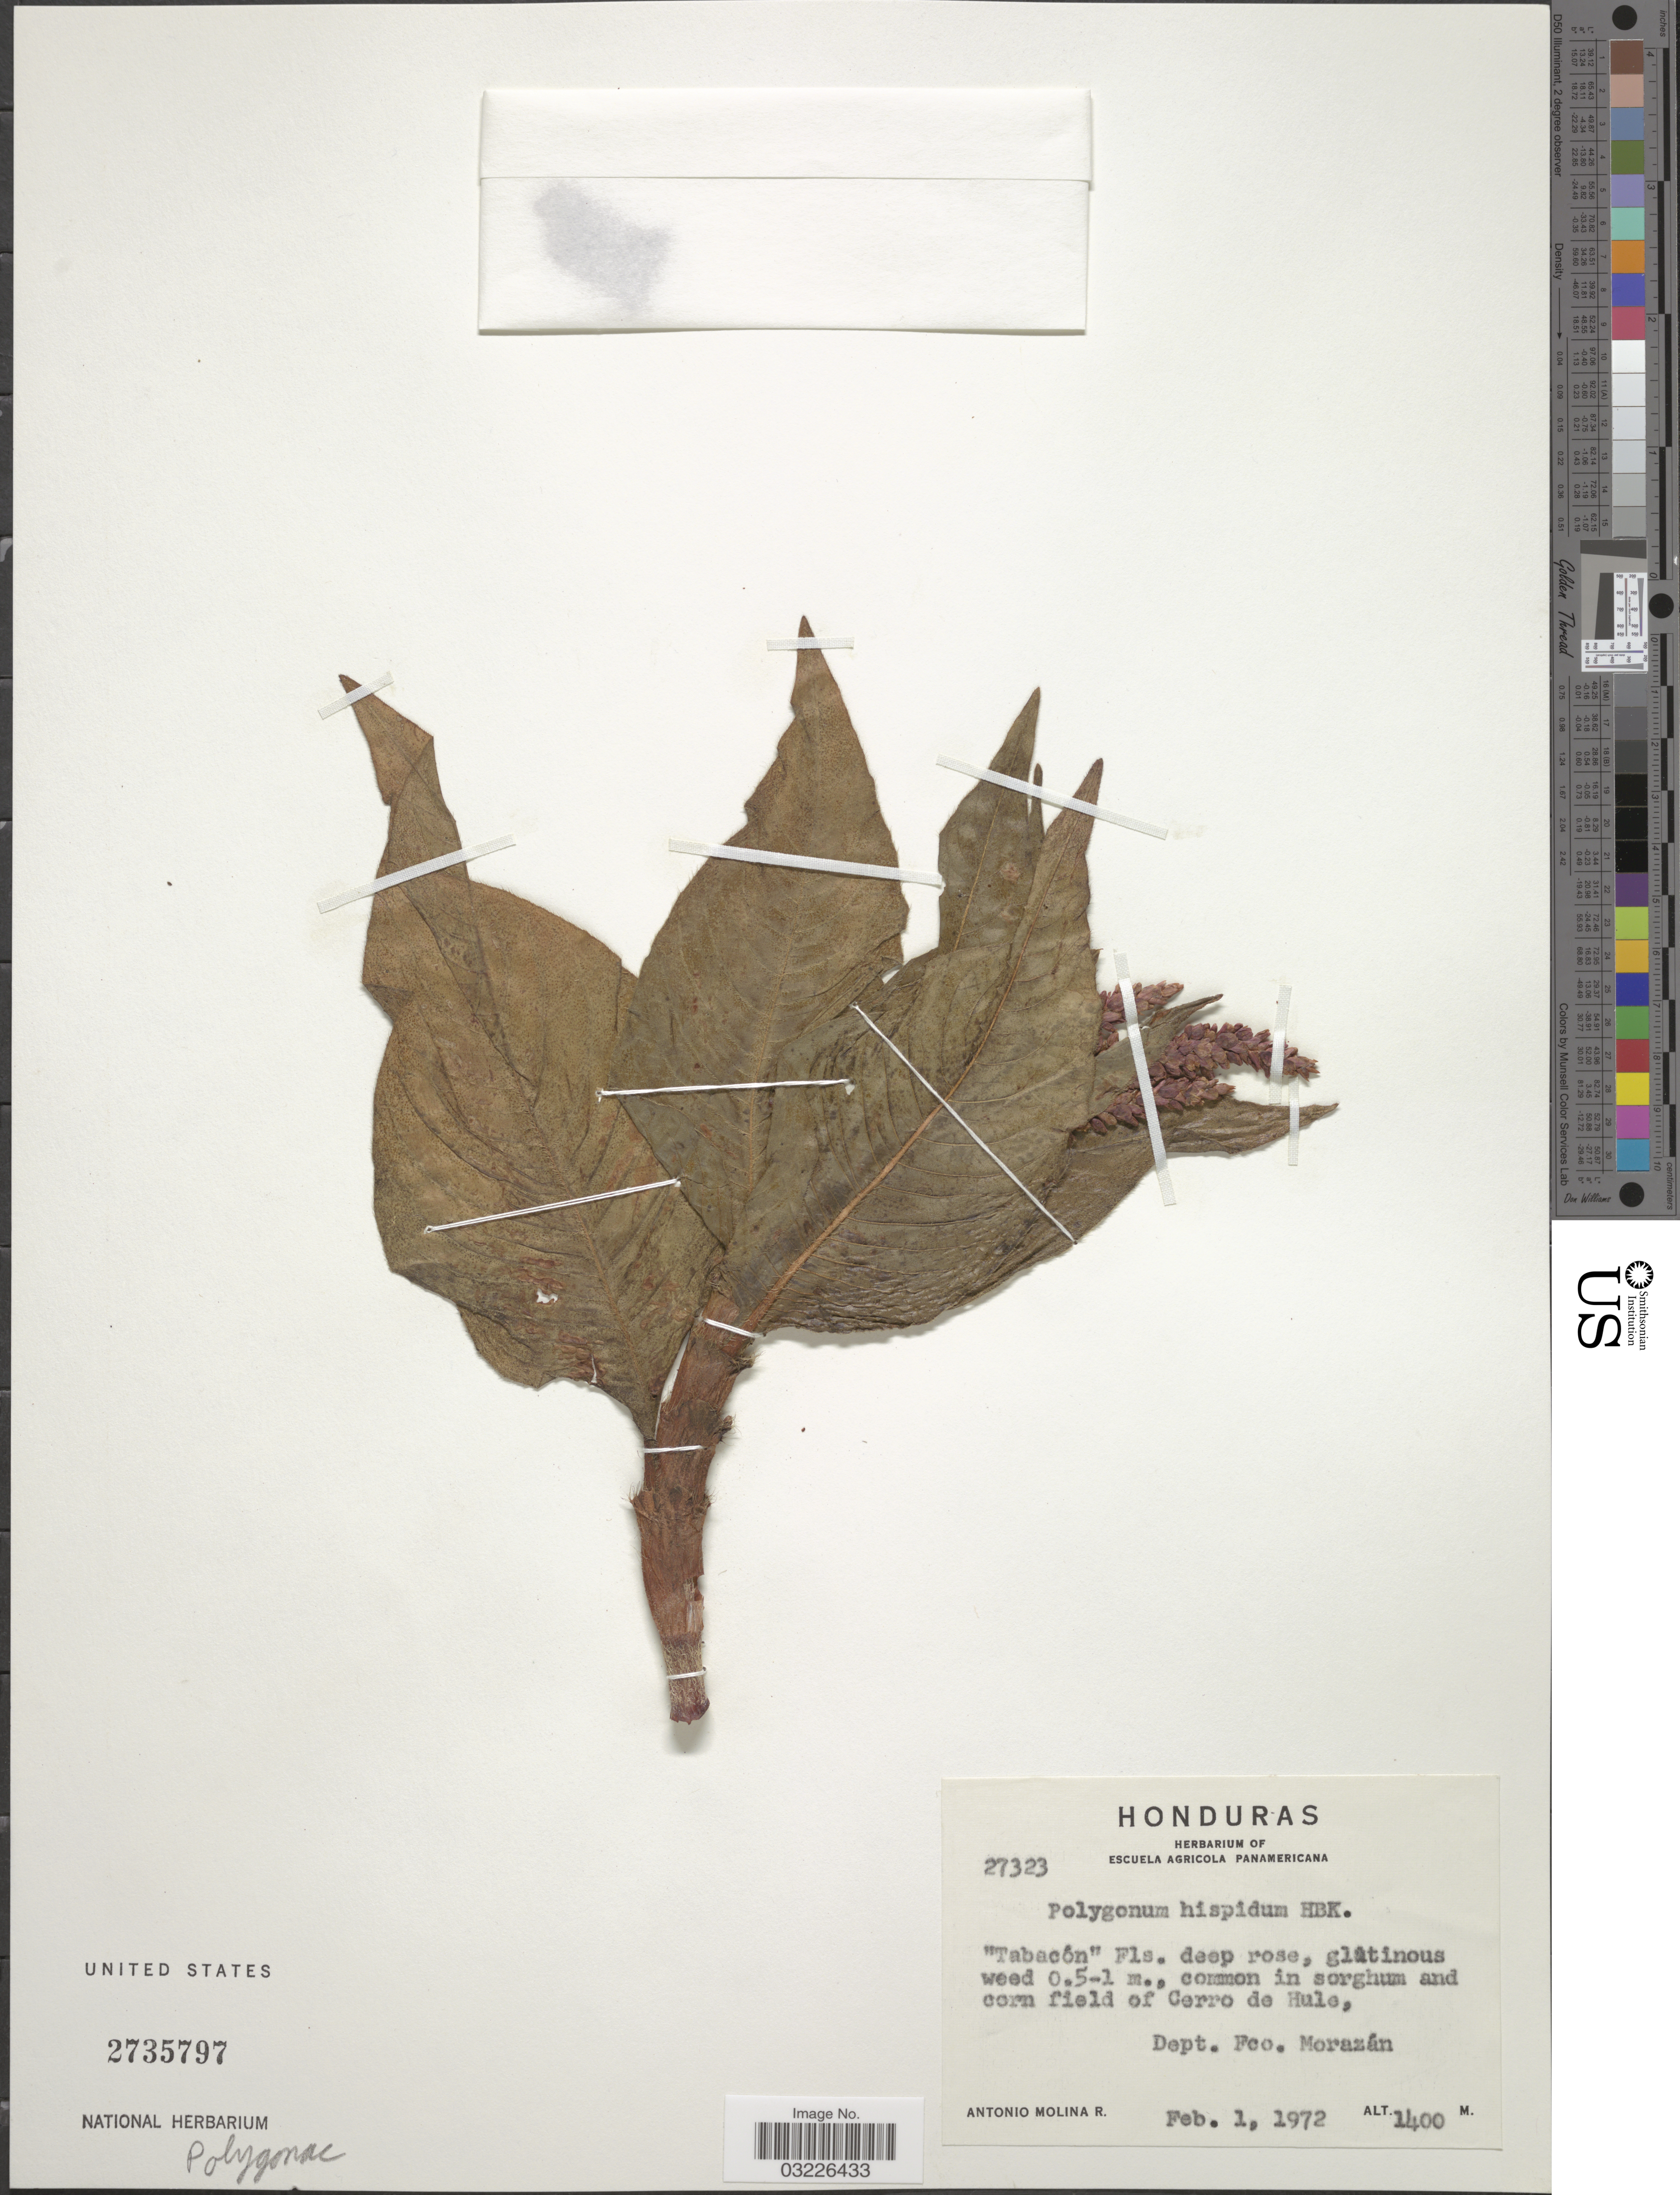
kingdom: Plantae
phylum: Tracheophyta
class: Magnoliopsida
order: Caryophyllales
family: Polygonaceae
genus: Polygonum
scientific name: Polygonum hispidum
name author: Kunth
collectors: A. Molina R.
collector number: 27323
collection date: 1972-02-01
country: Honduras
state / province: Fco. Morazán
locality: Corn field of Cerro de Hule, Dept. Fco. Morazán.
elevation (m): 1400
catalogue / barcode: US 2735797